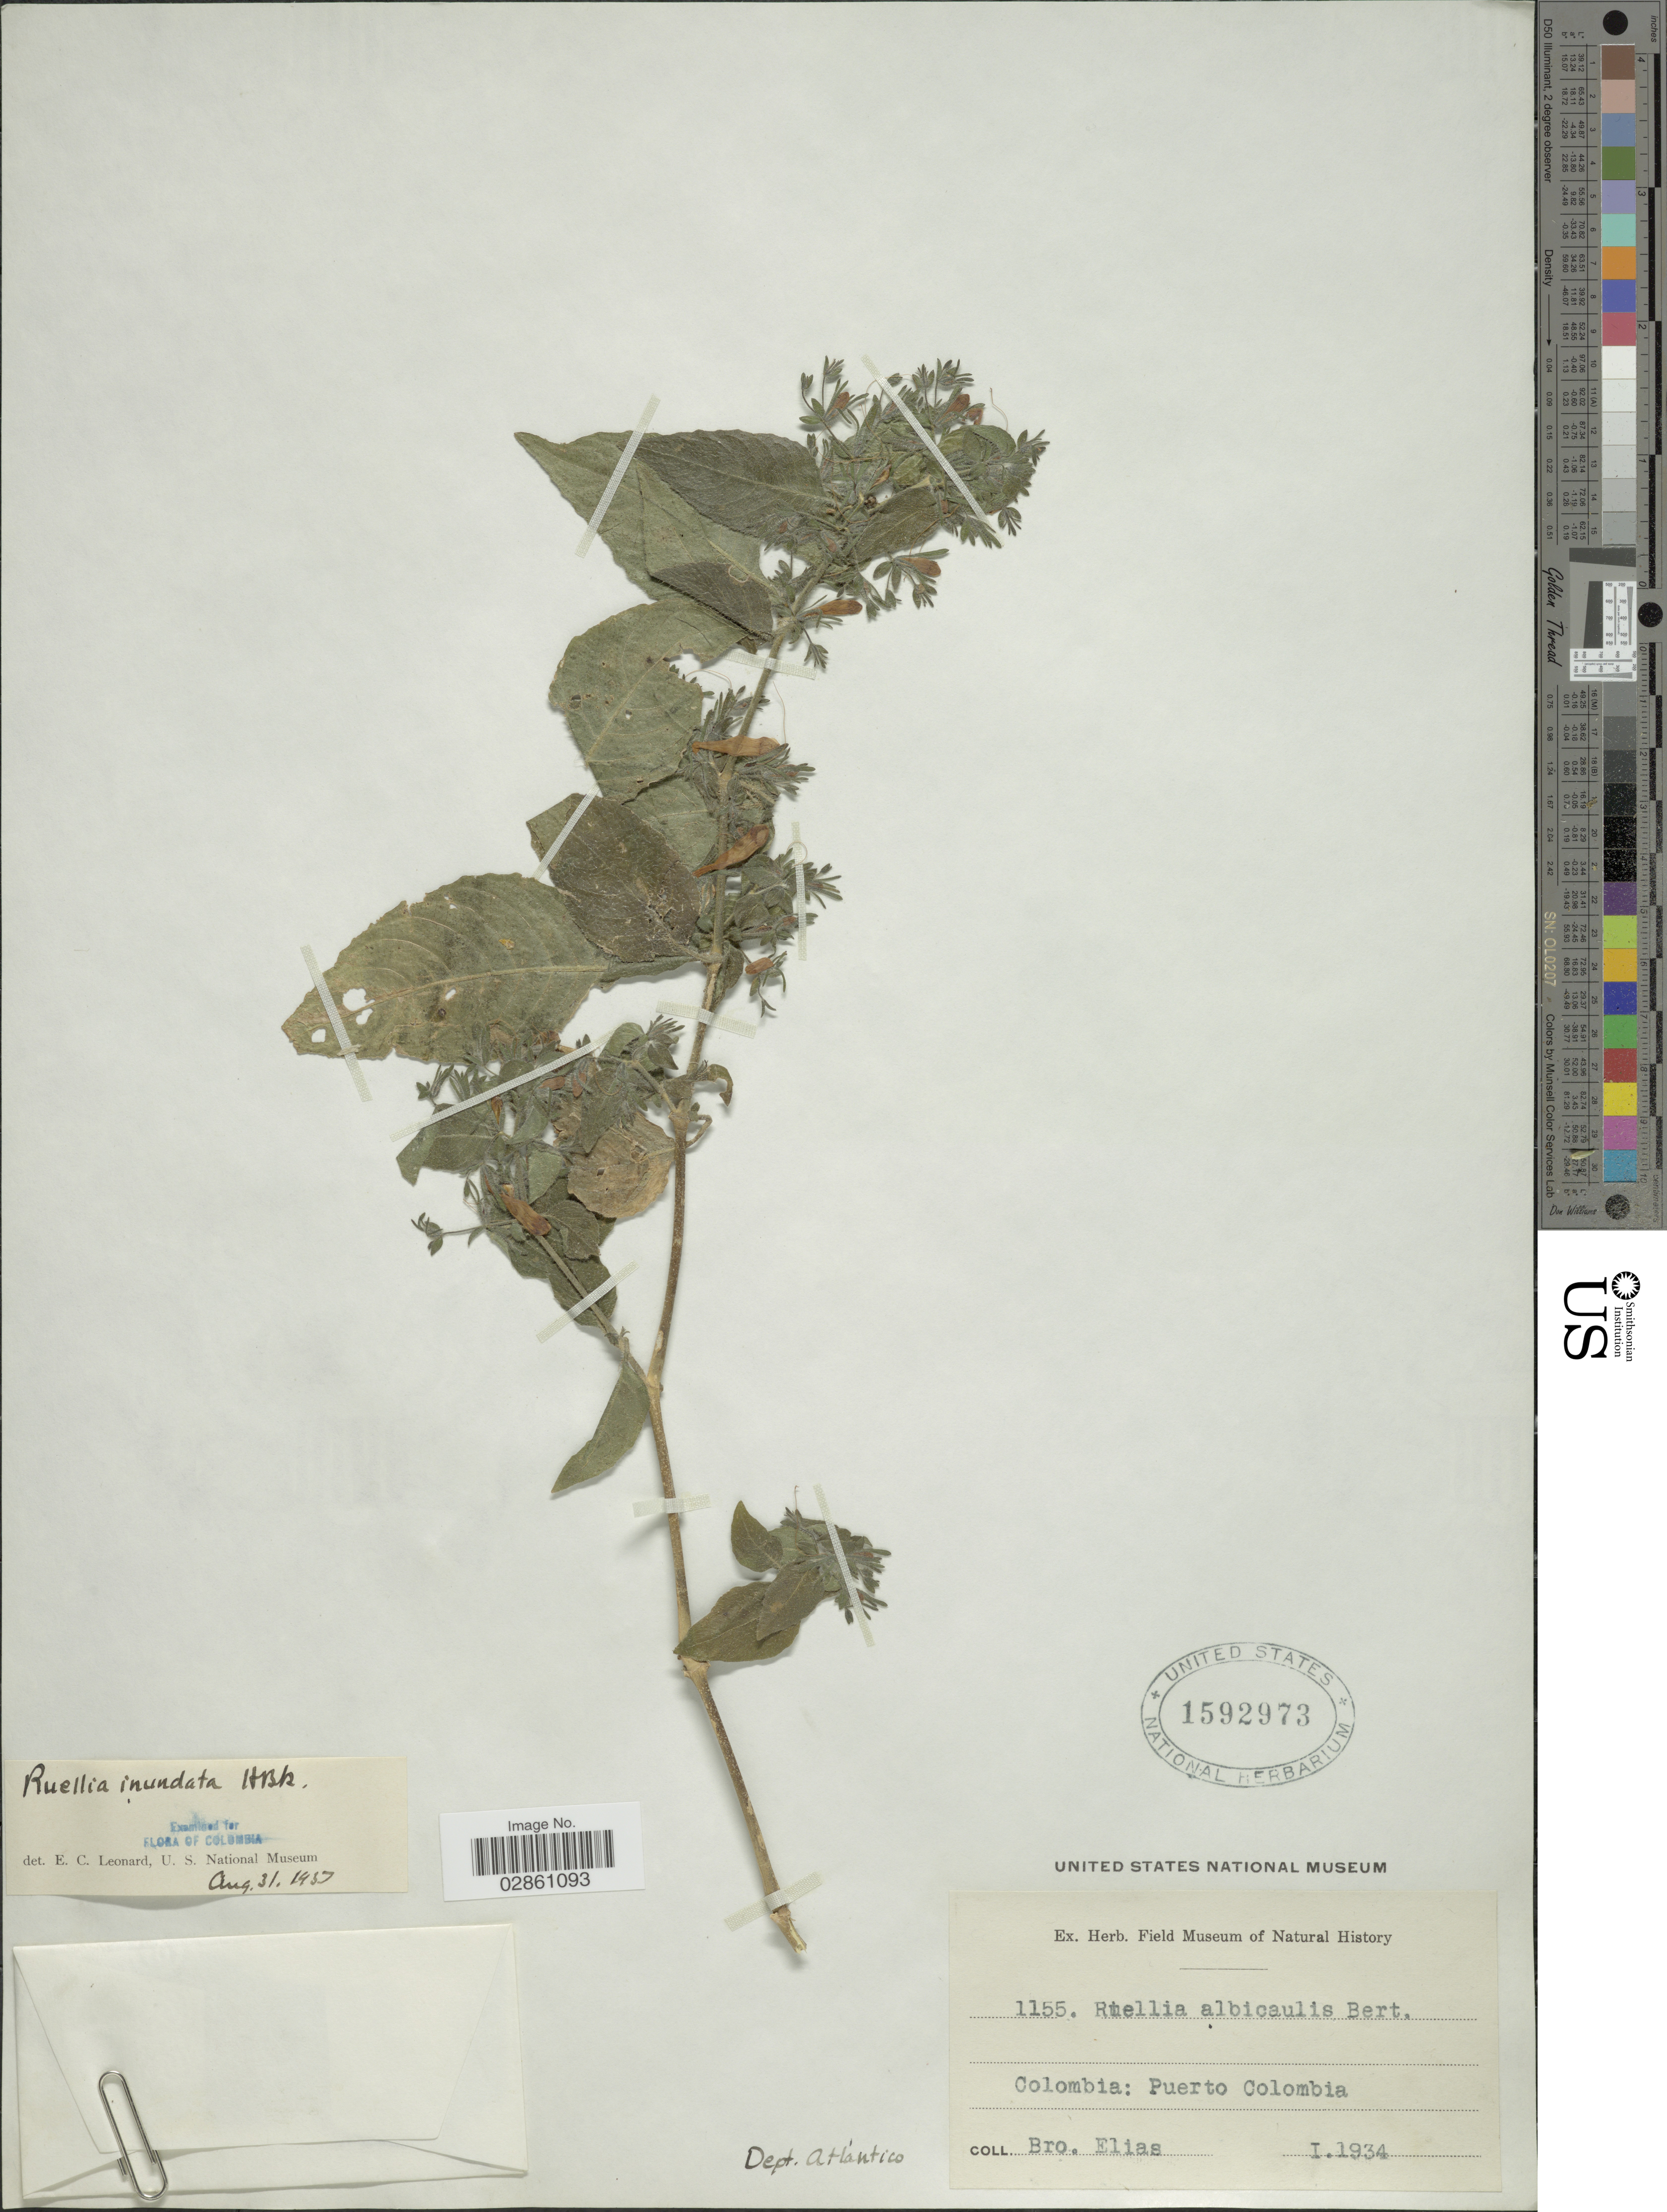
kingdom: Plantae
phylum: Tracheophyta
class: Magnoliopsida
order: Lamiales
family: Acanthaceae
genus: Ruellia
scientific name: Ruellia inundata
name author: Kunth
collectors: Bro. Elias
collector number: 1155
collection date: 1934-01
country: Colombia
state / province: Atlántico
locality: Puerto Colombia. Dept. Atlántico.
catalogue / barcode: US 1592973